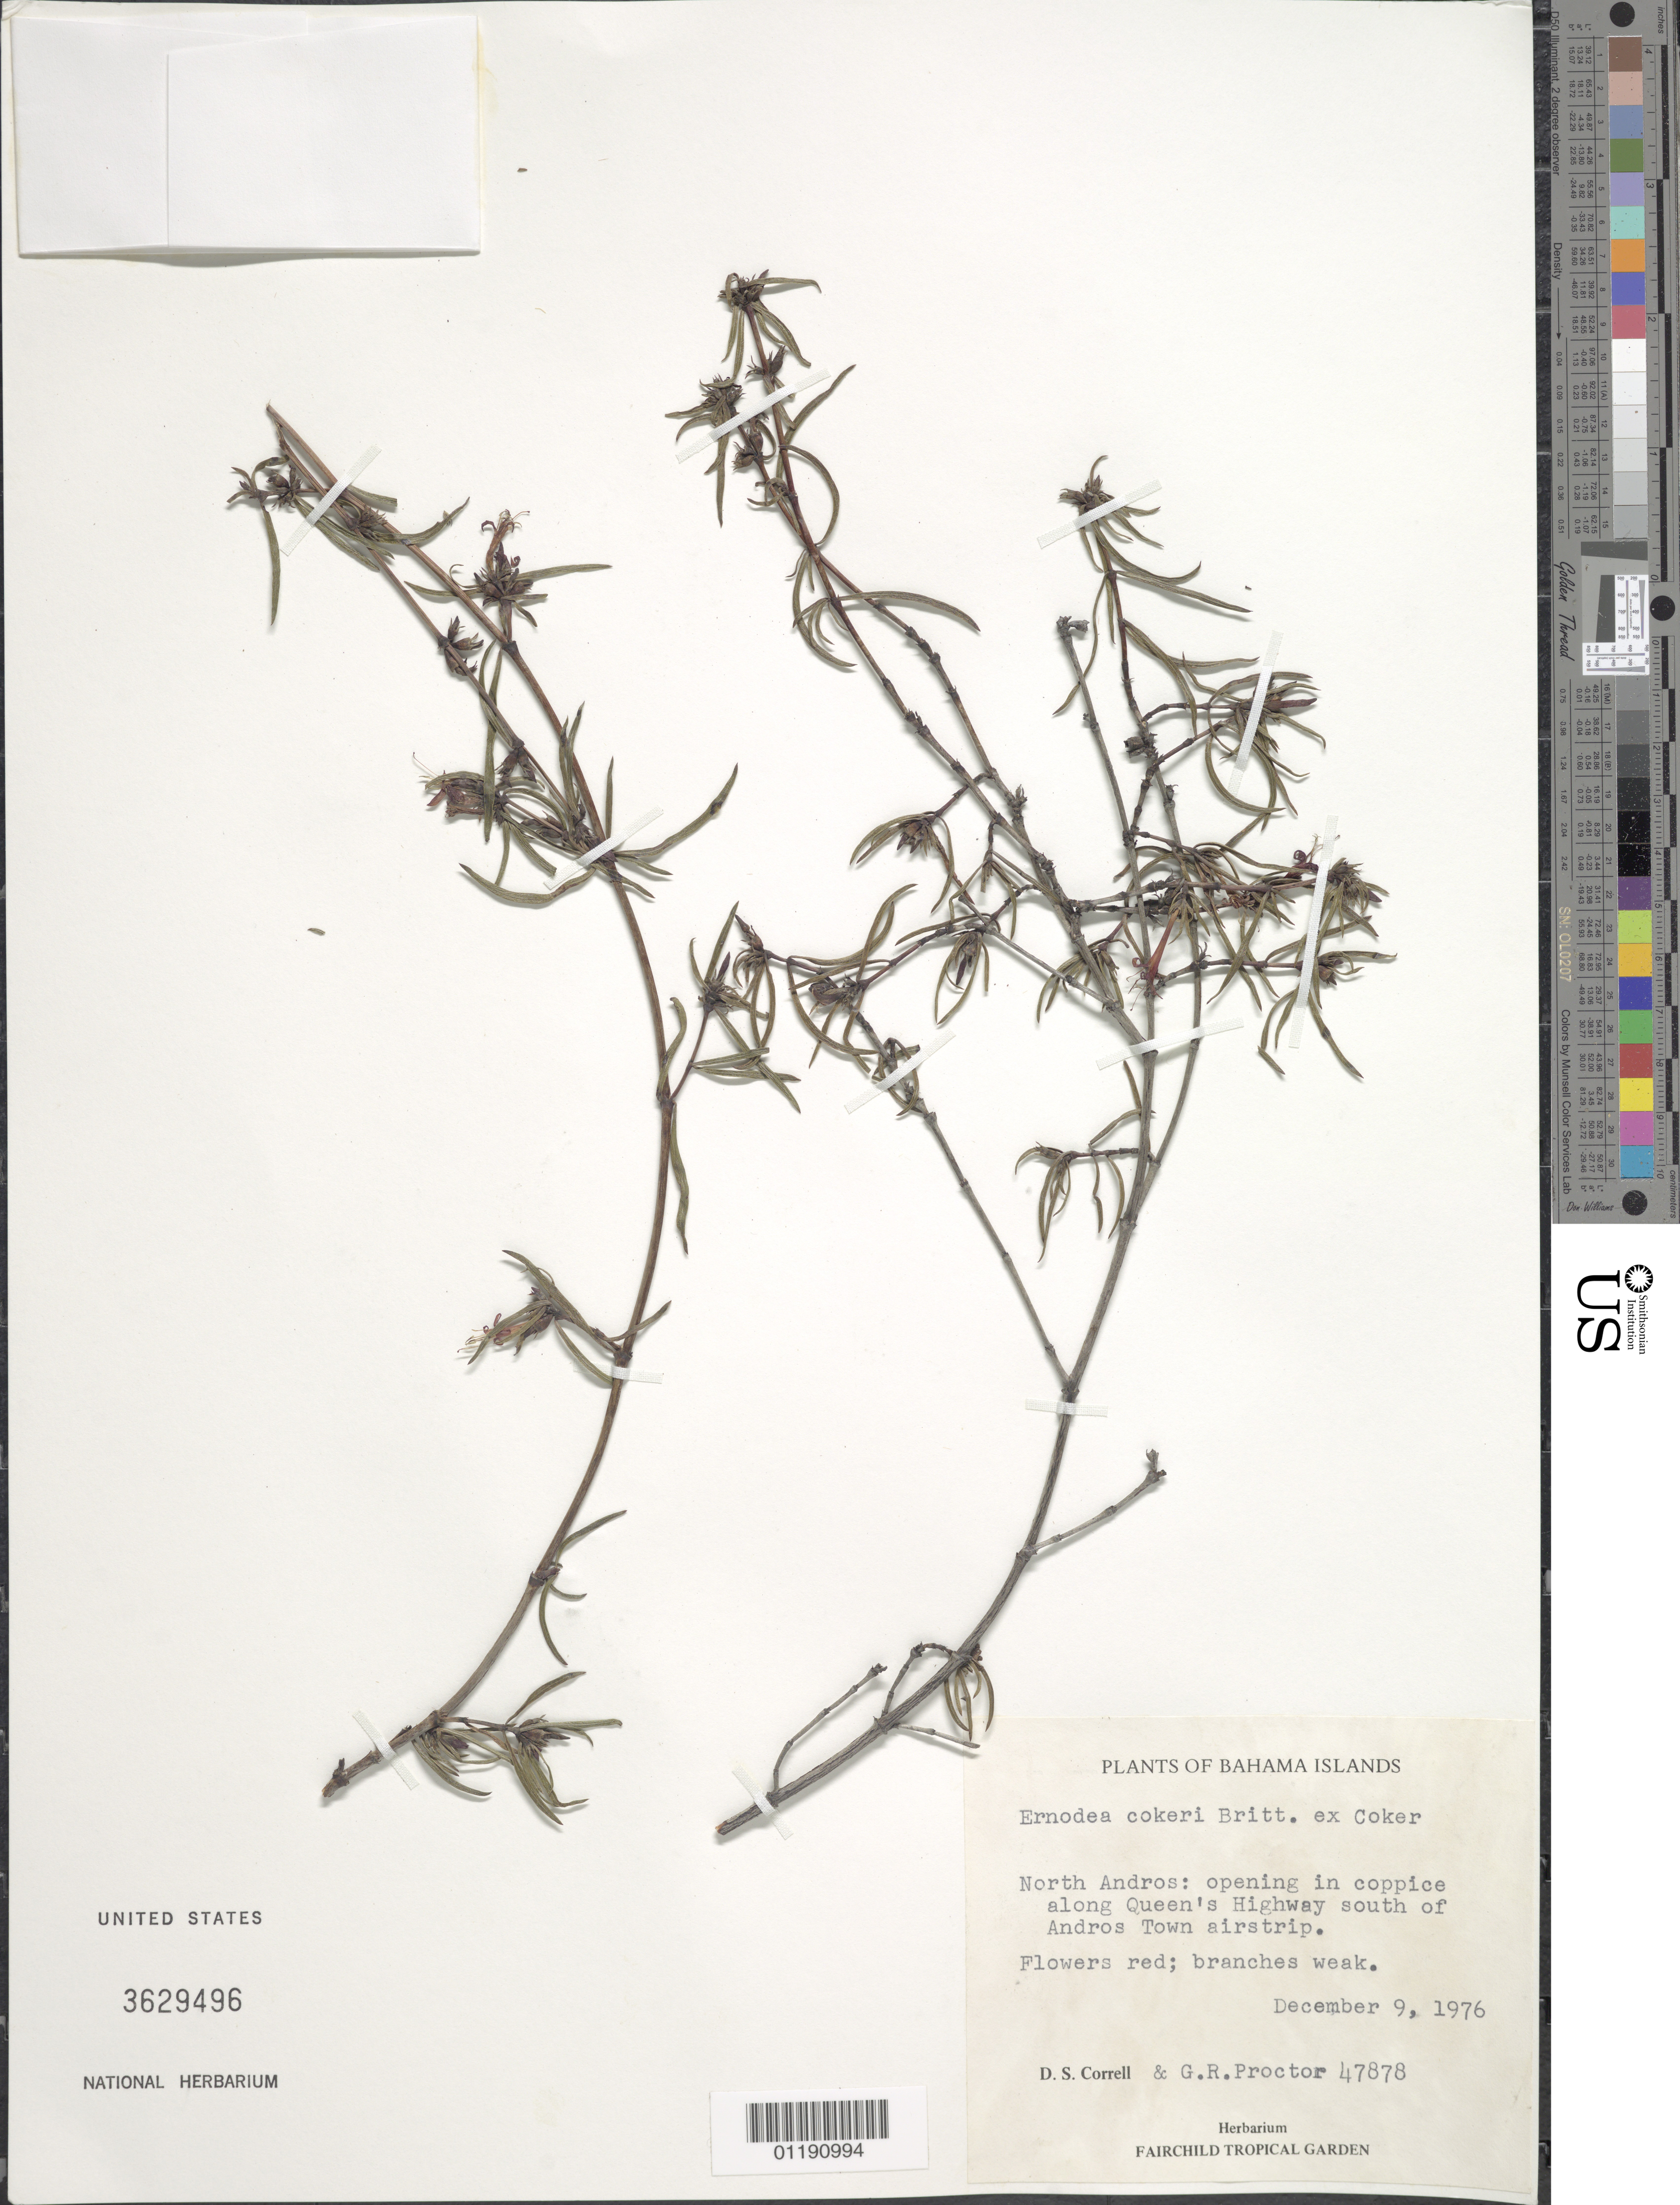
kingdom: Plantae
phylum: Tracheophyta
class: Magnoliopsida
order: Gentianales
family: Rubiaceae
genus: Ernodea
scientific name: Ernodea cokeri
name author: Britton ex Coker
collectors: D. S. Correll & H. Correll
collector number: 47878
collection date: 1976-12-09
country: Bahamas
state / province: North Andros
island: North Andros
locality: North Andros: opening in coppice along Queen's Highway S of Andros Town airstrip.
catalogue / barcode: US 3629496